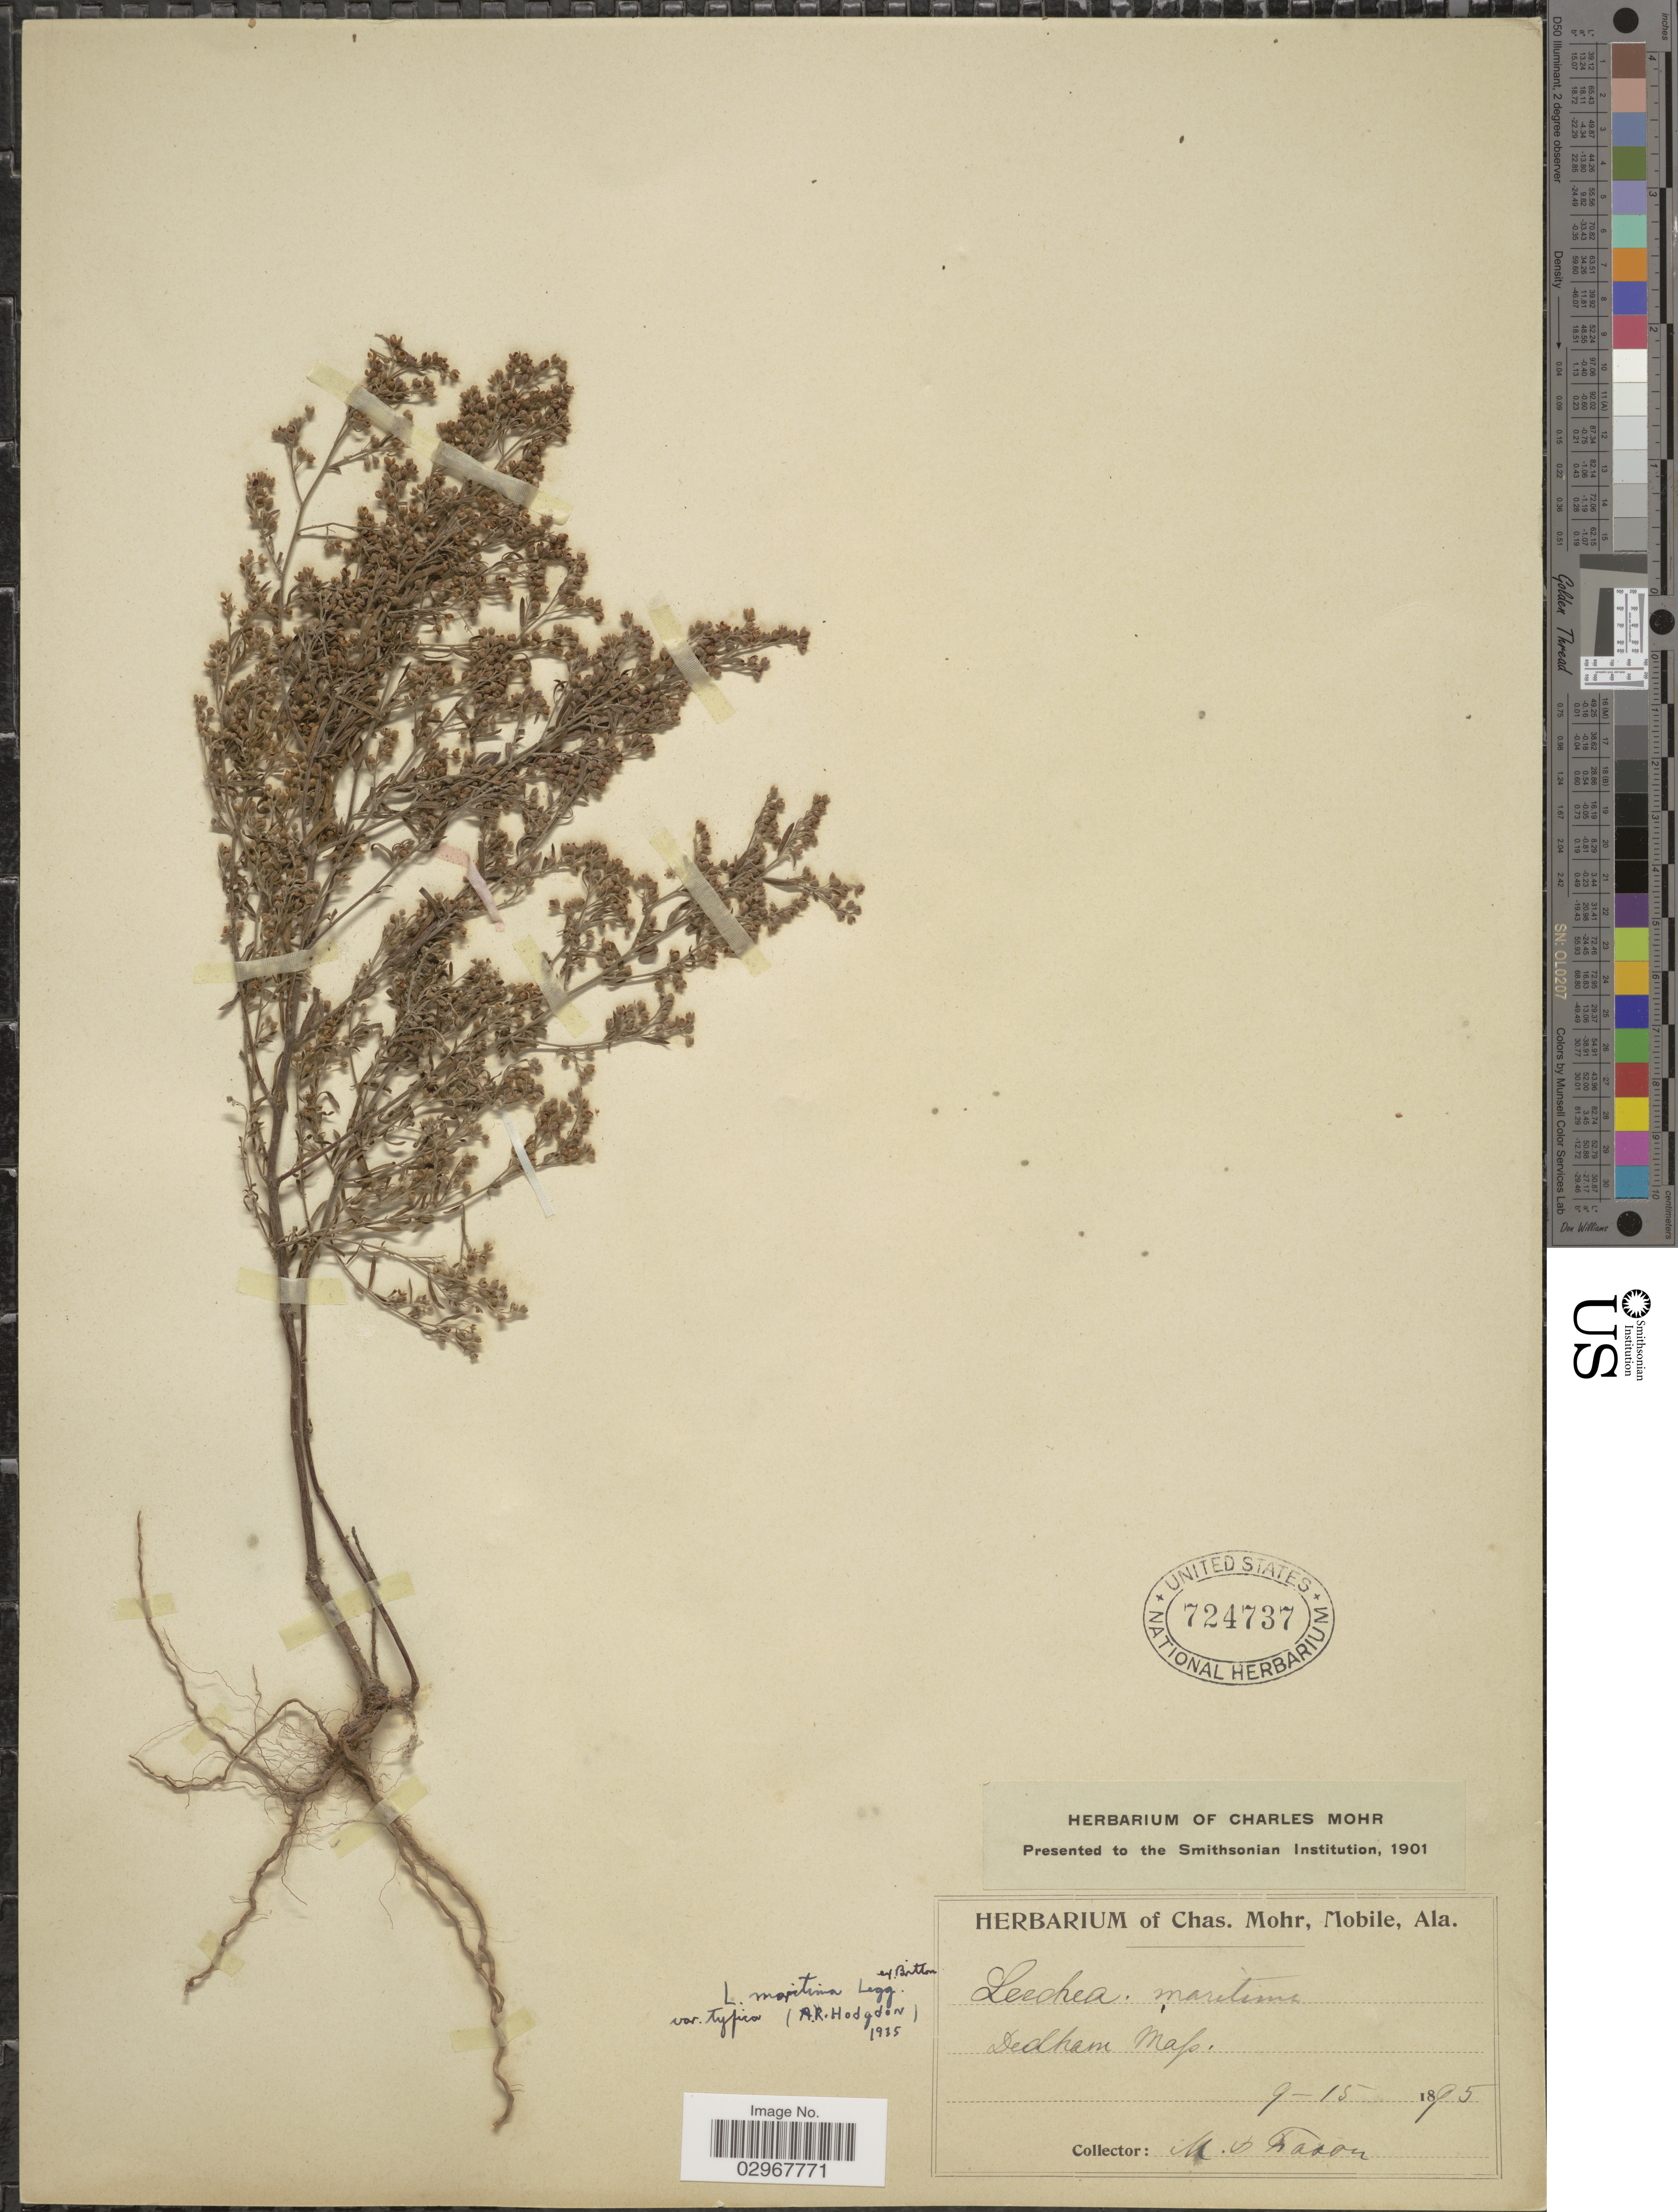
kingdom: Plantae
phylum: Tracheophyta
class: Magnoliopsida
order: Malvales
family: Cistaceae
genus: Lechea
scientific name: Lechea maritima var. typica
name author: Hodgdon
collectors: M. Faxon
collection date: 1895-09-15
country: United States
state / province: Massachusetts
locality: Dedham, Mass.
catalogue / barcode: US 724737